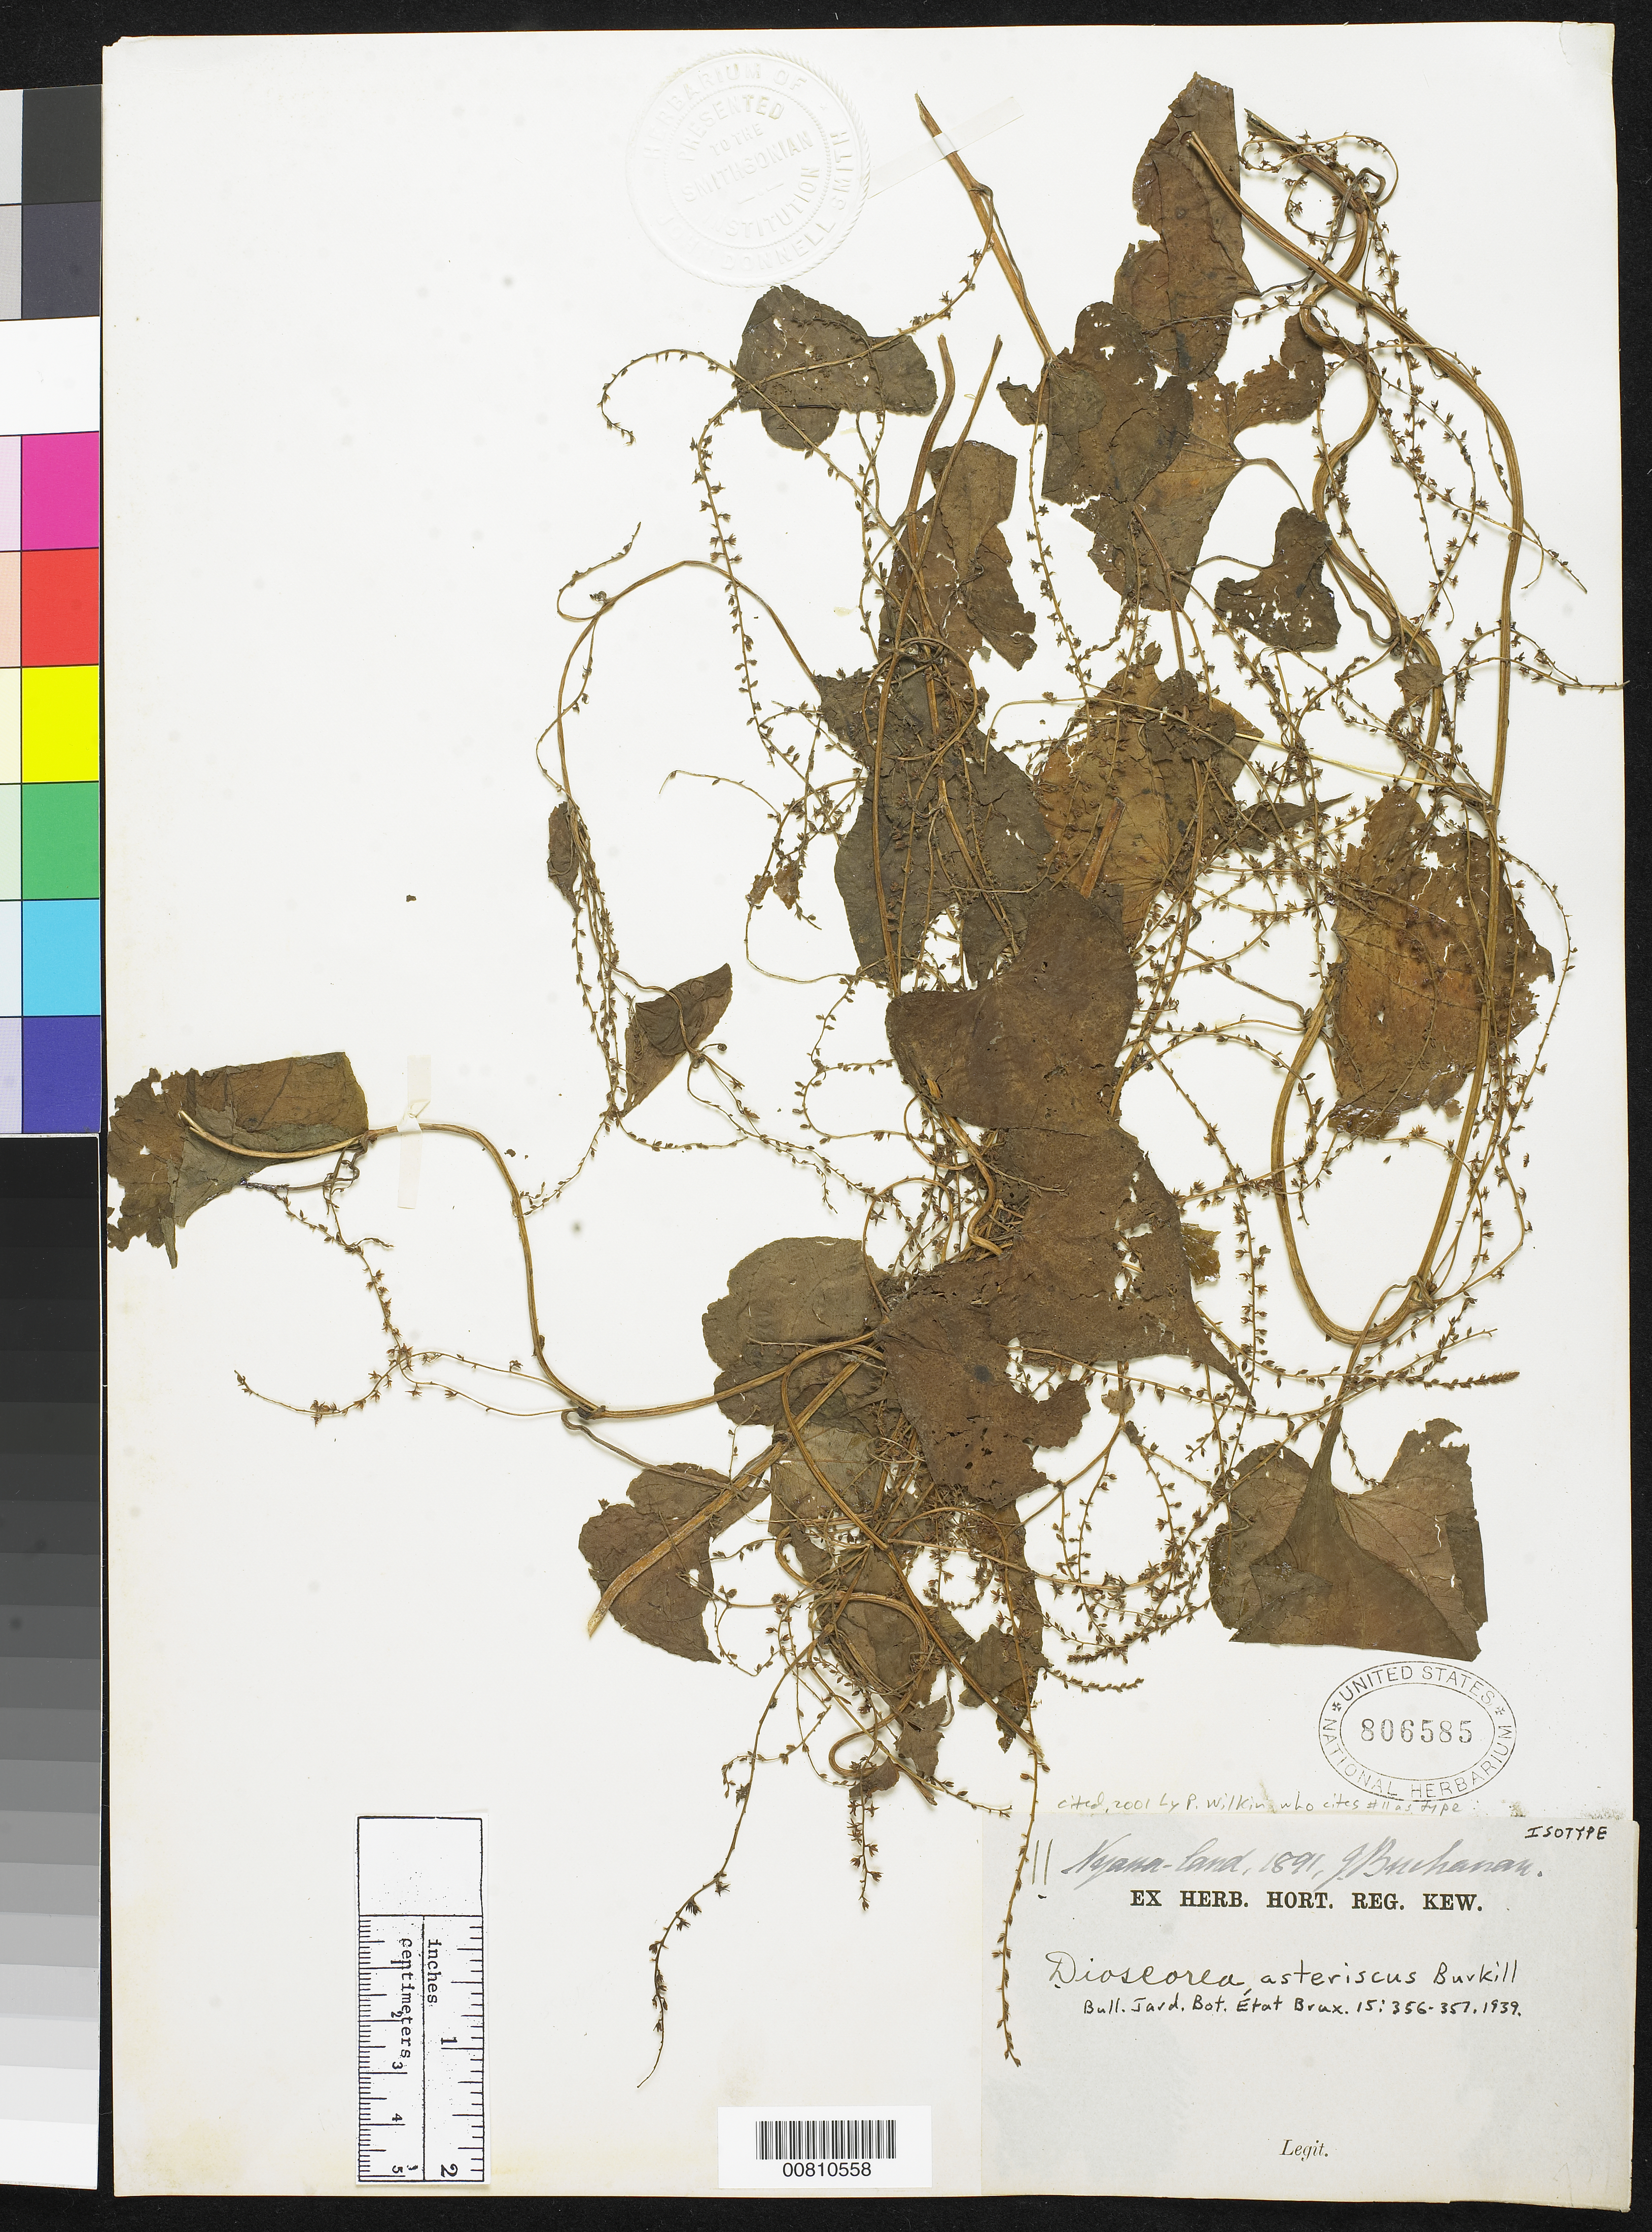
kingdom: Plantae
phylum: Tracheophyta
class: Liliopsida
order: Dioscoreales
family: Dioscoreaceae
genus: Dioscorea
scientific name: Dioscorea asteriscus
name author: Baker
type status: Isotype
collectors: J. Buchanan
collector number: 11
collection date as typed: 1891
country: Malawi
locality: Nyassa-land.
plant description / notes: Type cited in protologue without collector number, but Buchanan 11 cited as type by P. Wilkin (2001).; Country probably Malawi.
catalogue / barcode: US 806585